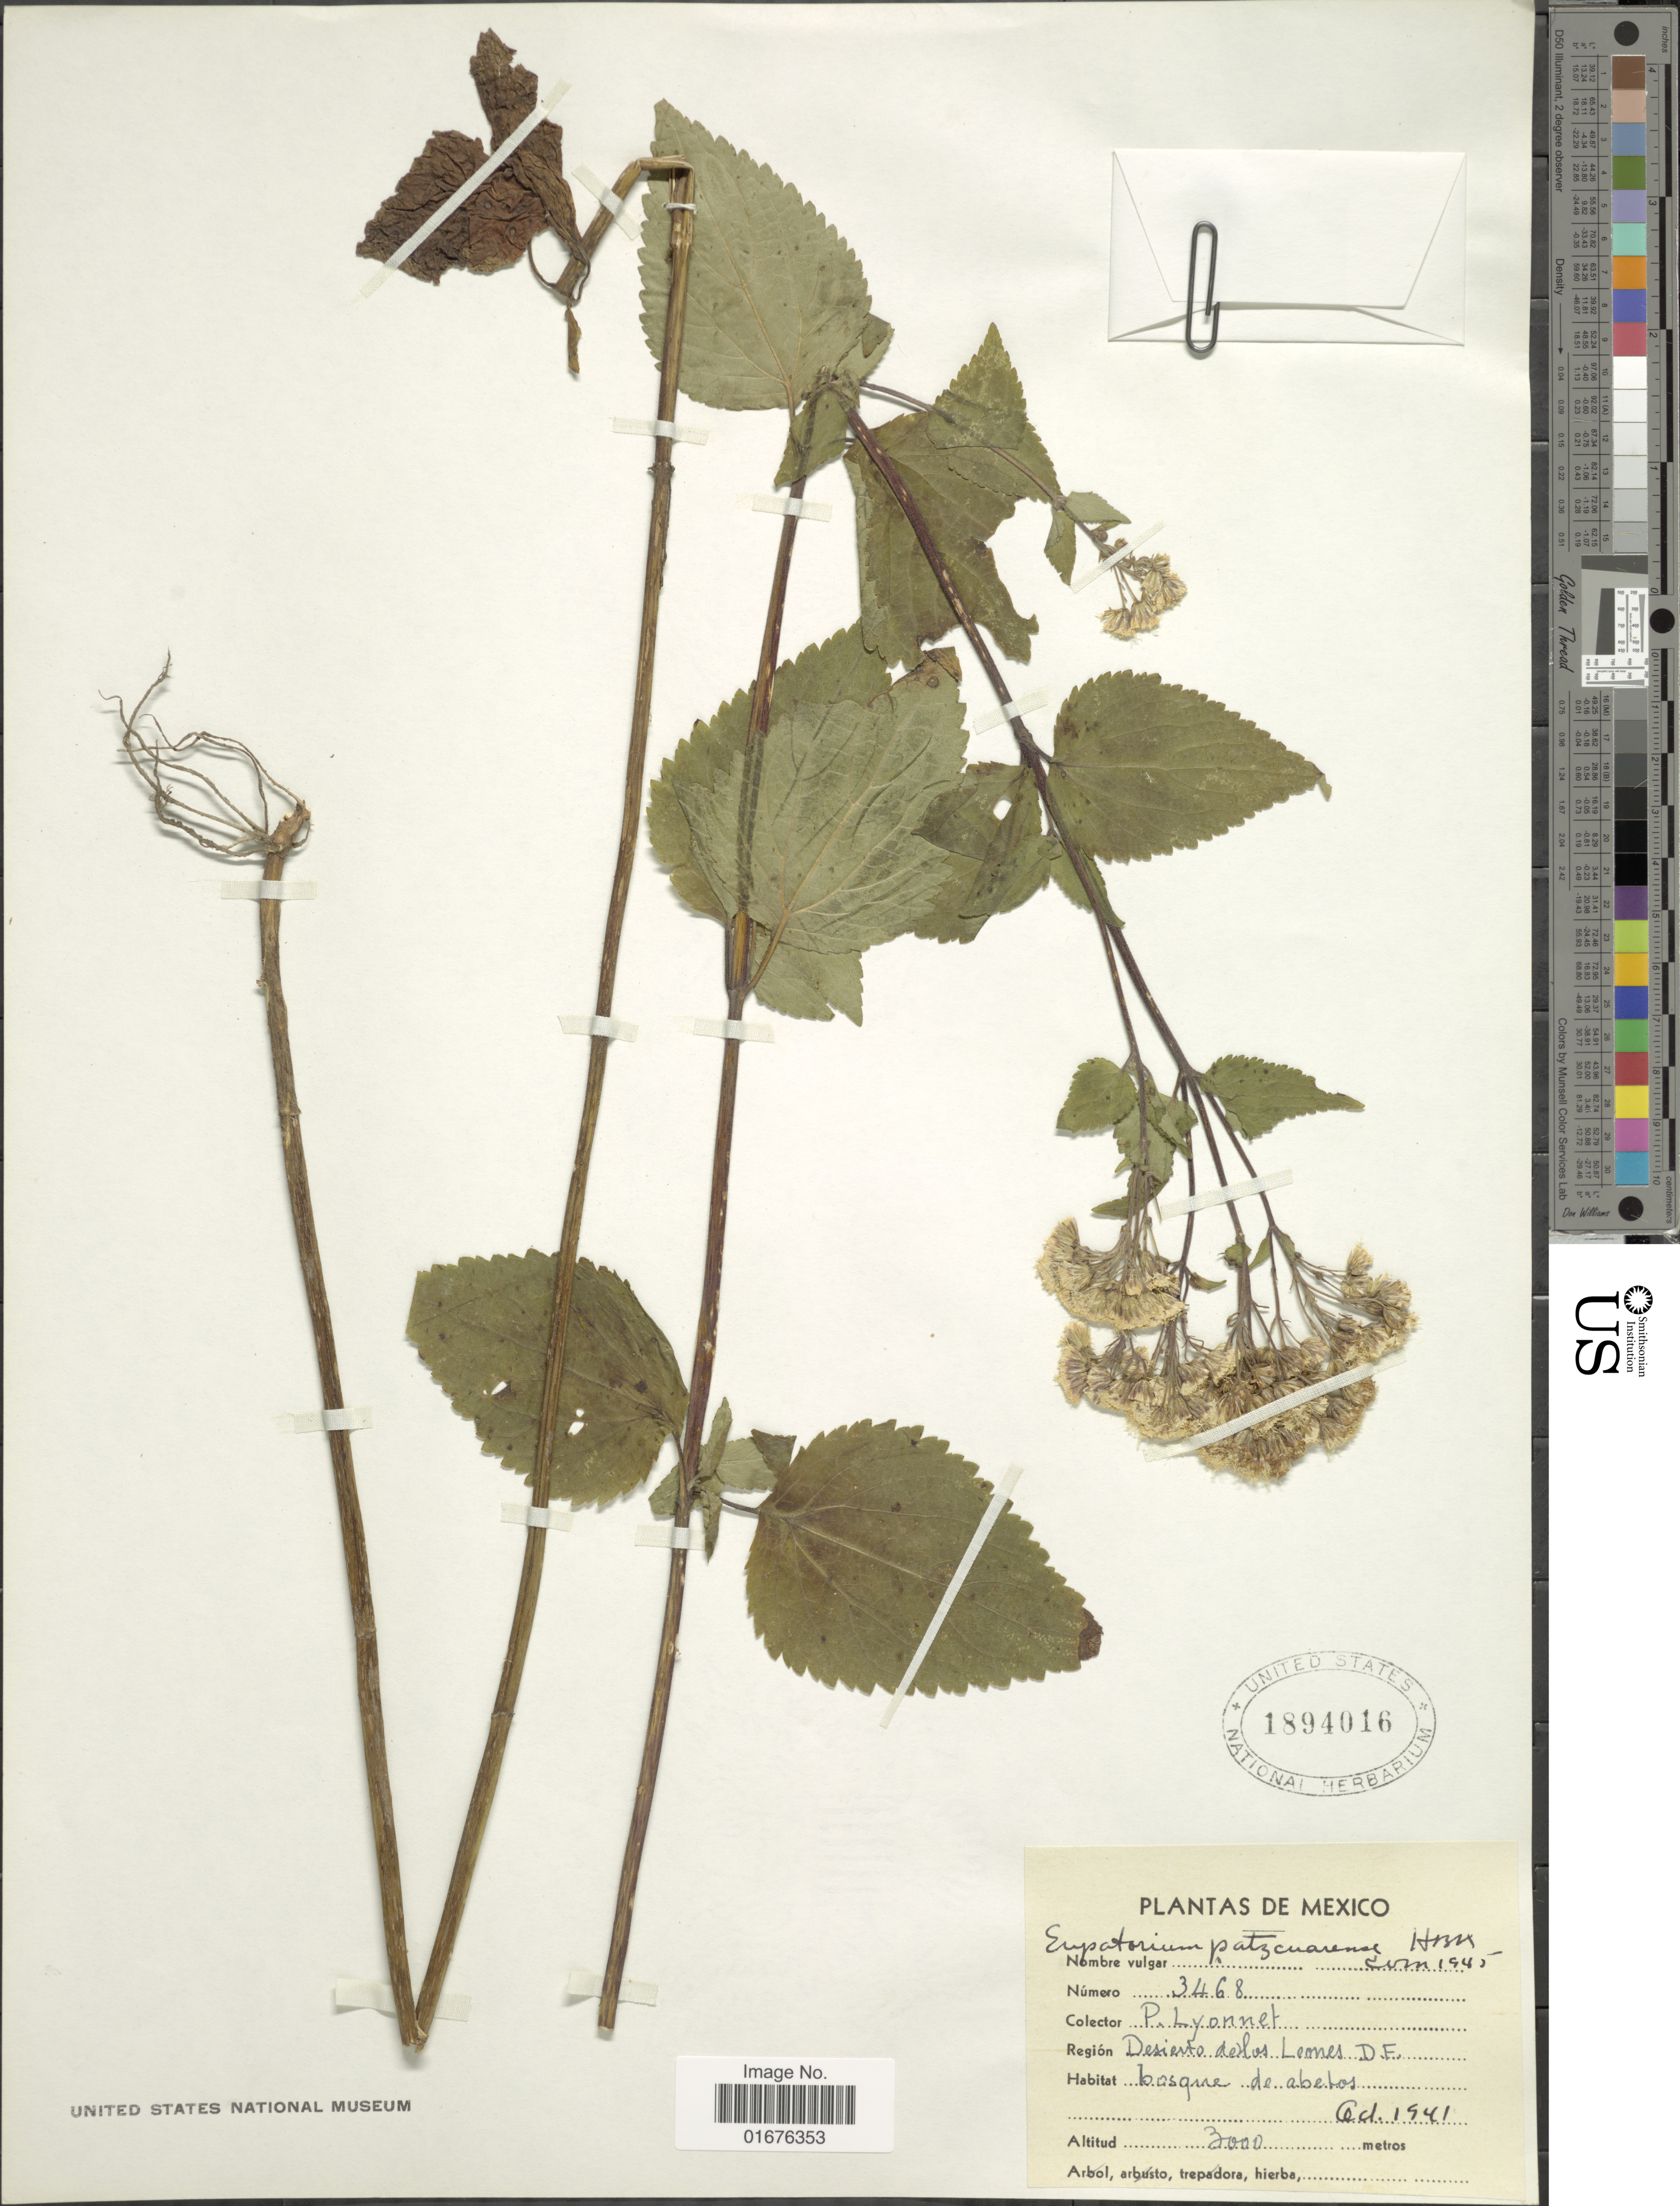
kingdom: Plantae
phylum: Tracheophyta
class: Magnoliopsida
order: Asterales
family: Asteraceae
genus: Ageratina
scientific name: Ageratina pazcuarensis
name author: (Kunth) R.M. King & H. Rob.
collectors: E. Lyonnet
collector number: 3468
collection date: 1941-10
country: Mexico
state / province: Distrito Federal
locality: Desierto de los Leones, bosque de abetos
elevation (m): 3000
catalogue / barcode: US 1894016